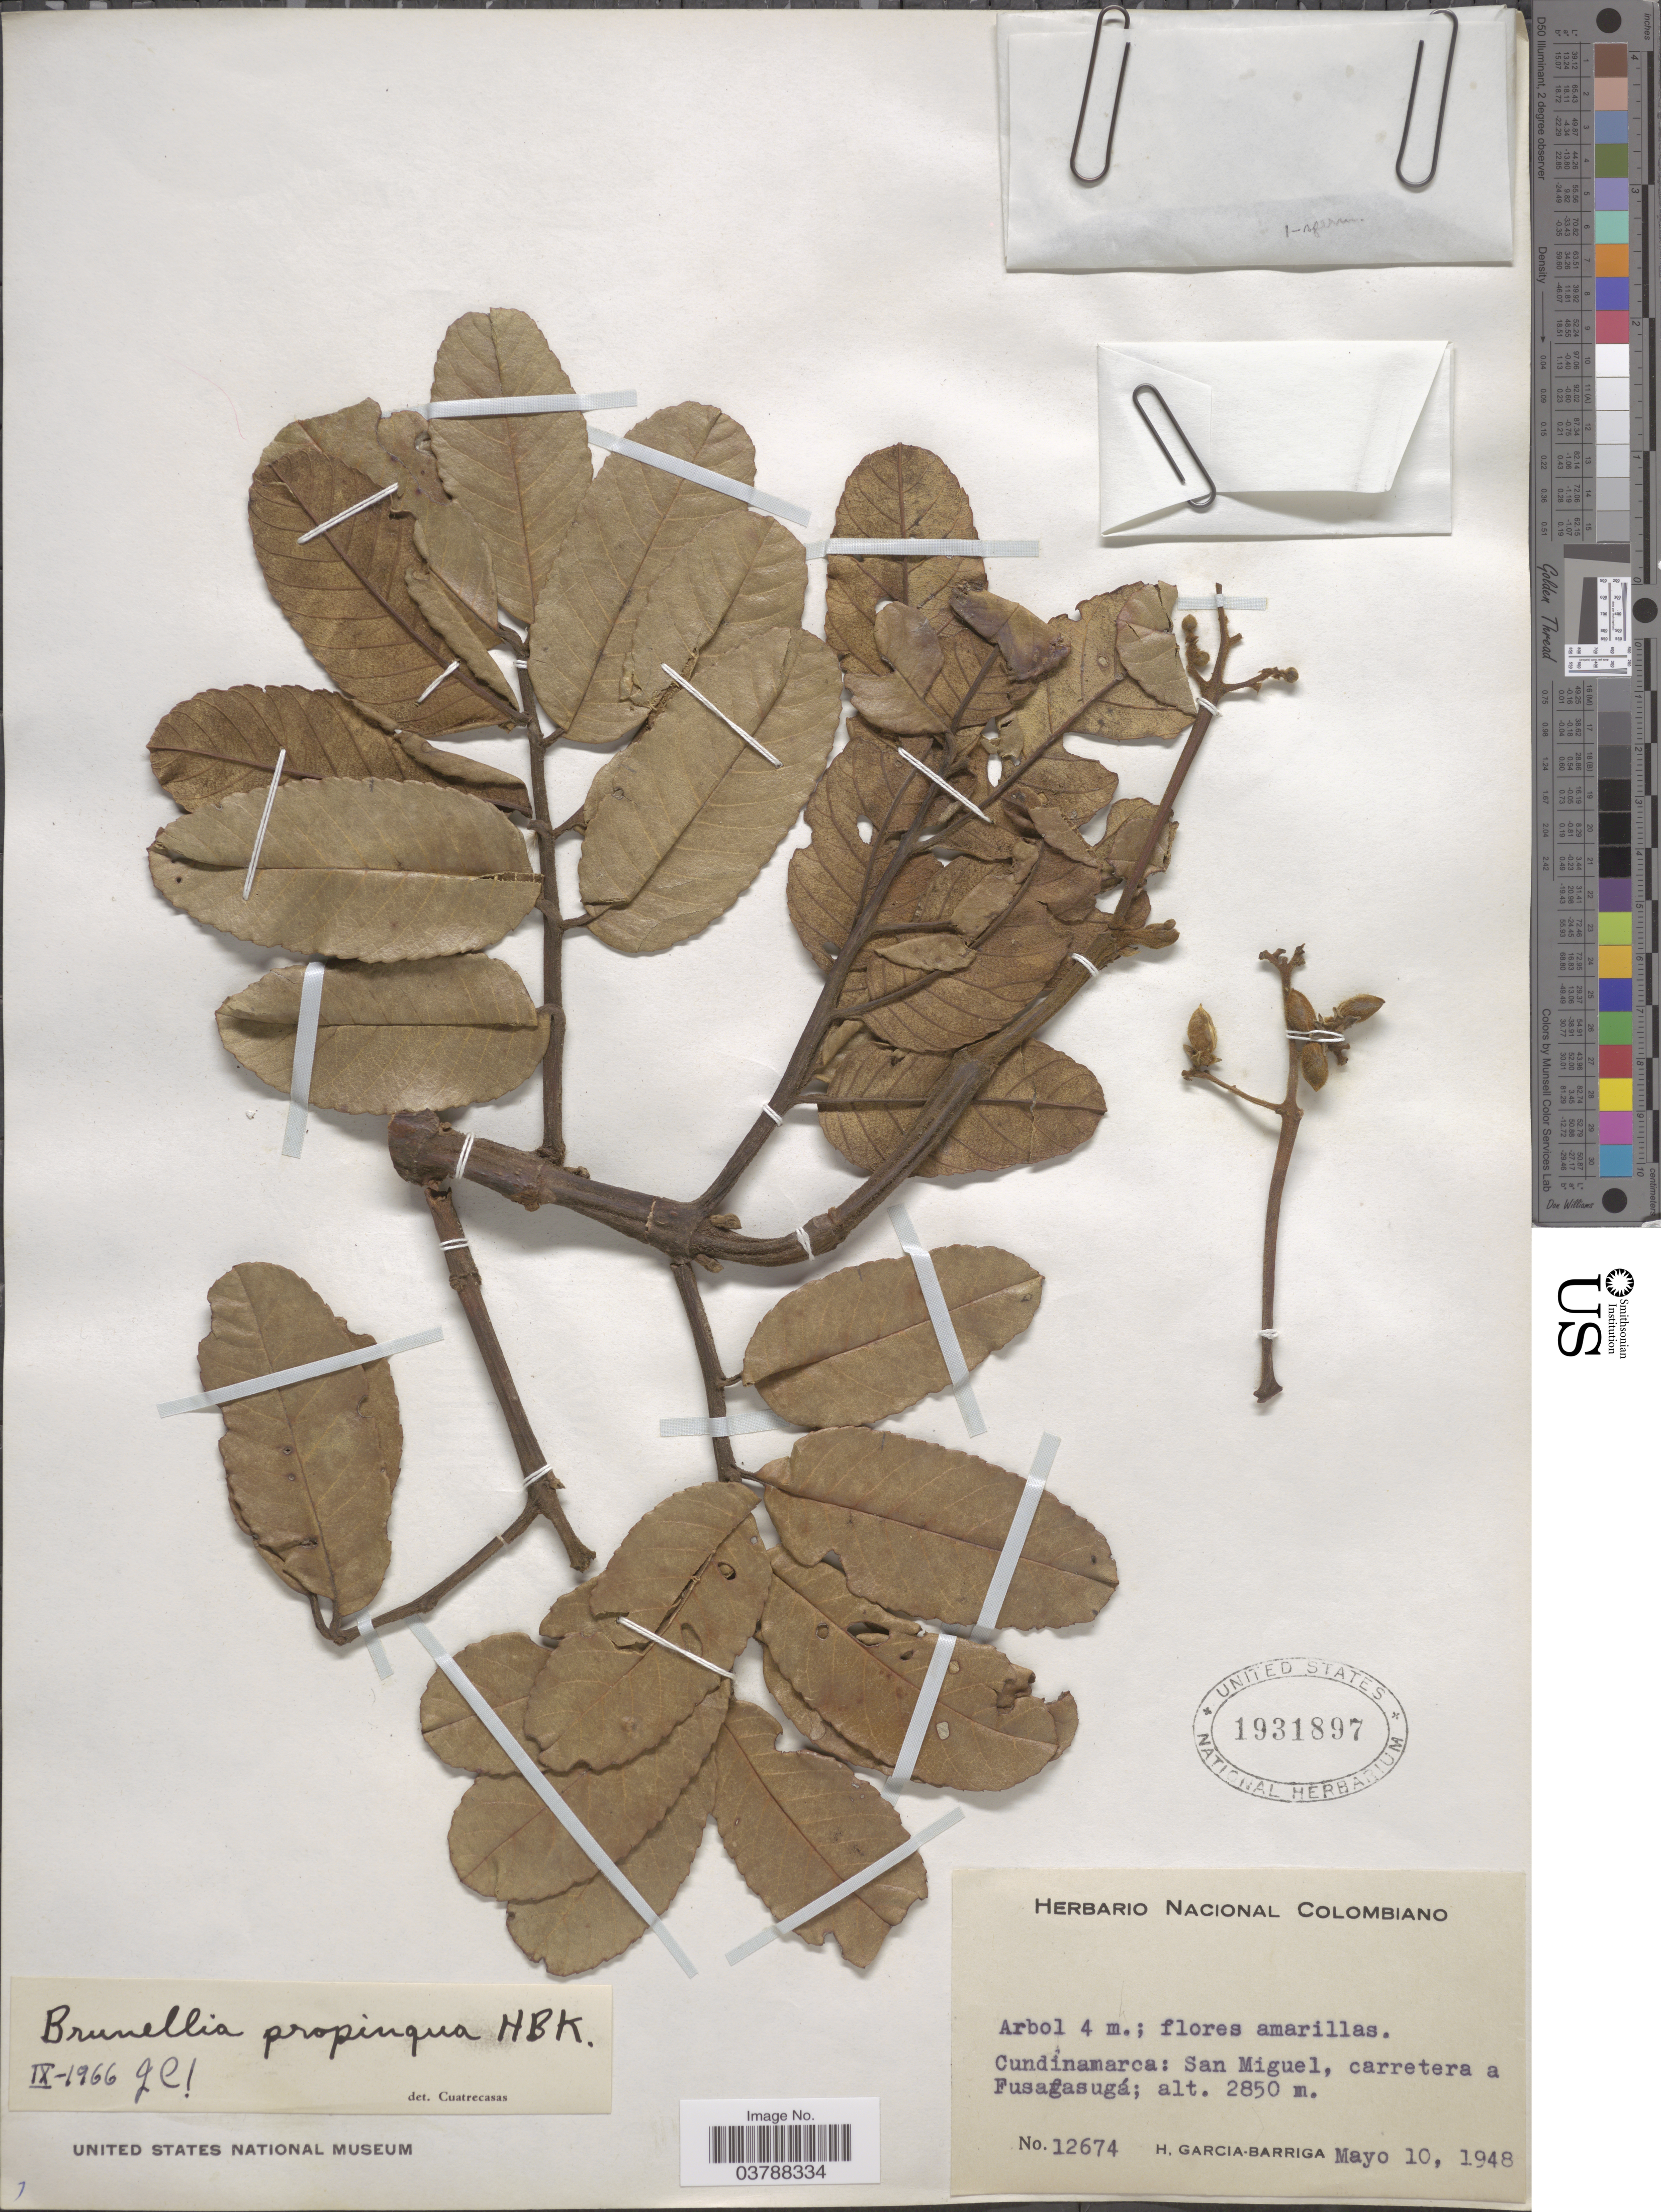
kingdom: Plantae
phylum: Tracheophyta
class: Magnoliopsida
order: Oxalidales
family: Brunelliaceae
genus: Brunellia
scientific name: Brunellia propinqua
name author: Kunth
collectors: H. García Barriga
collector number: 12674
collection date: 1948-05-10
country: Colombia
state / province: Cundinamarca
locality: San Miguel, carretera a Fusagasugá.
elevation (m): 2850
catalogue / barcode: US 1931897